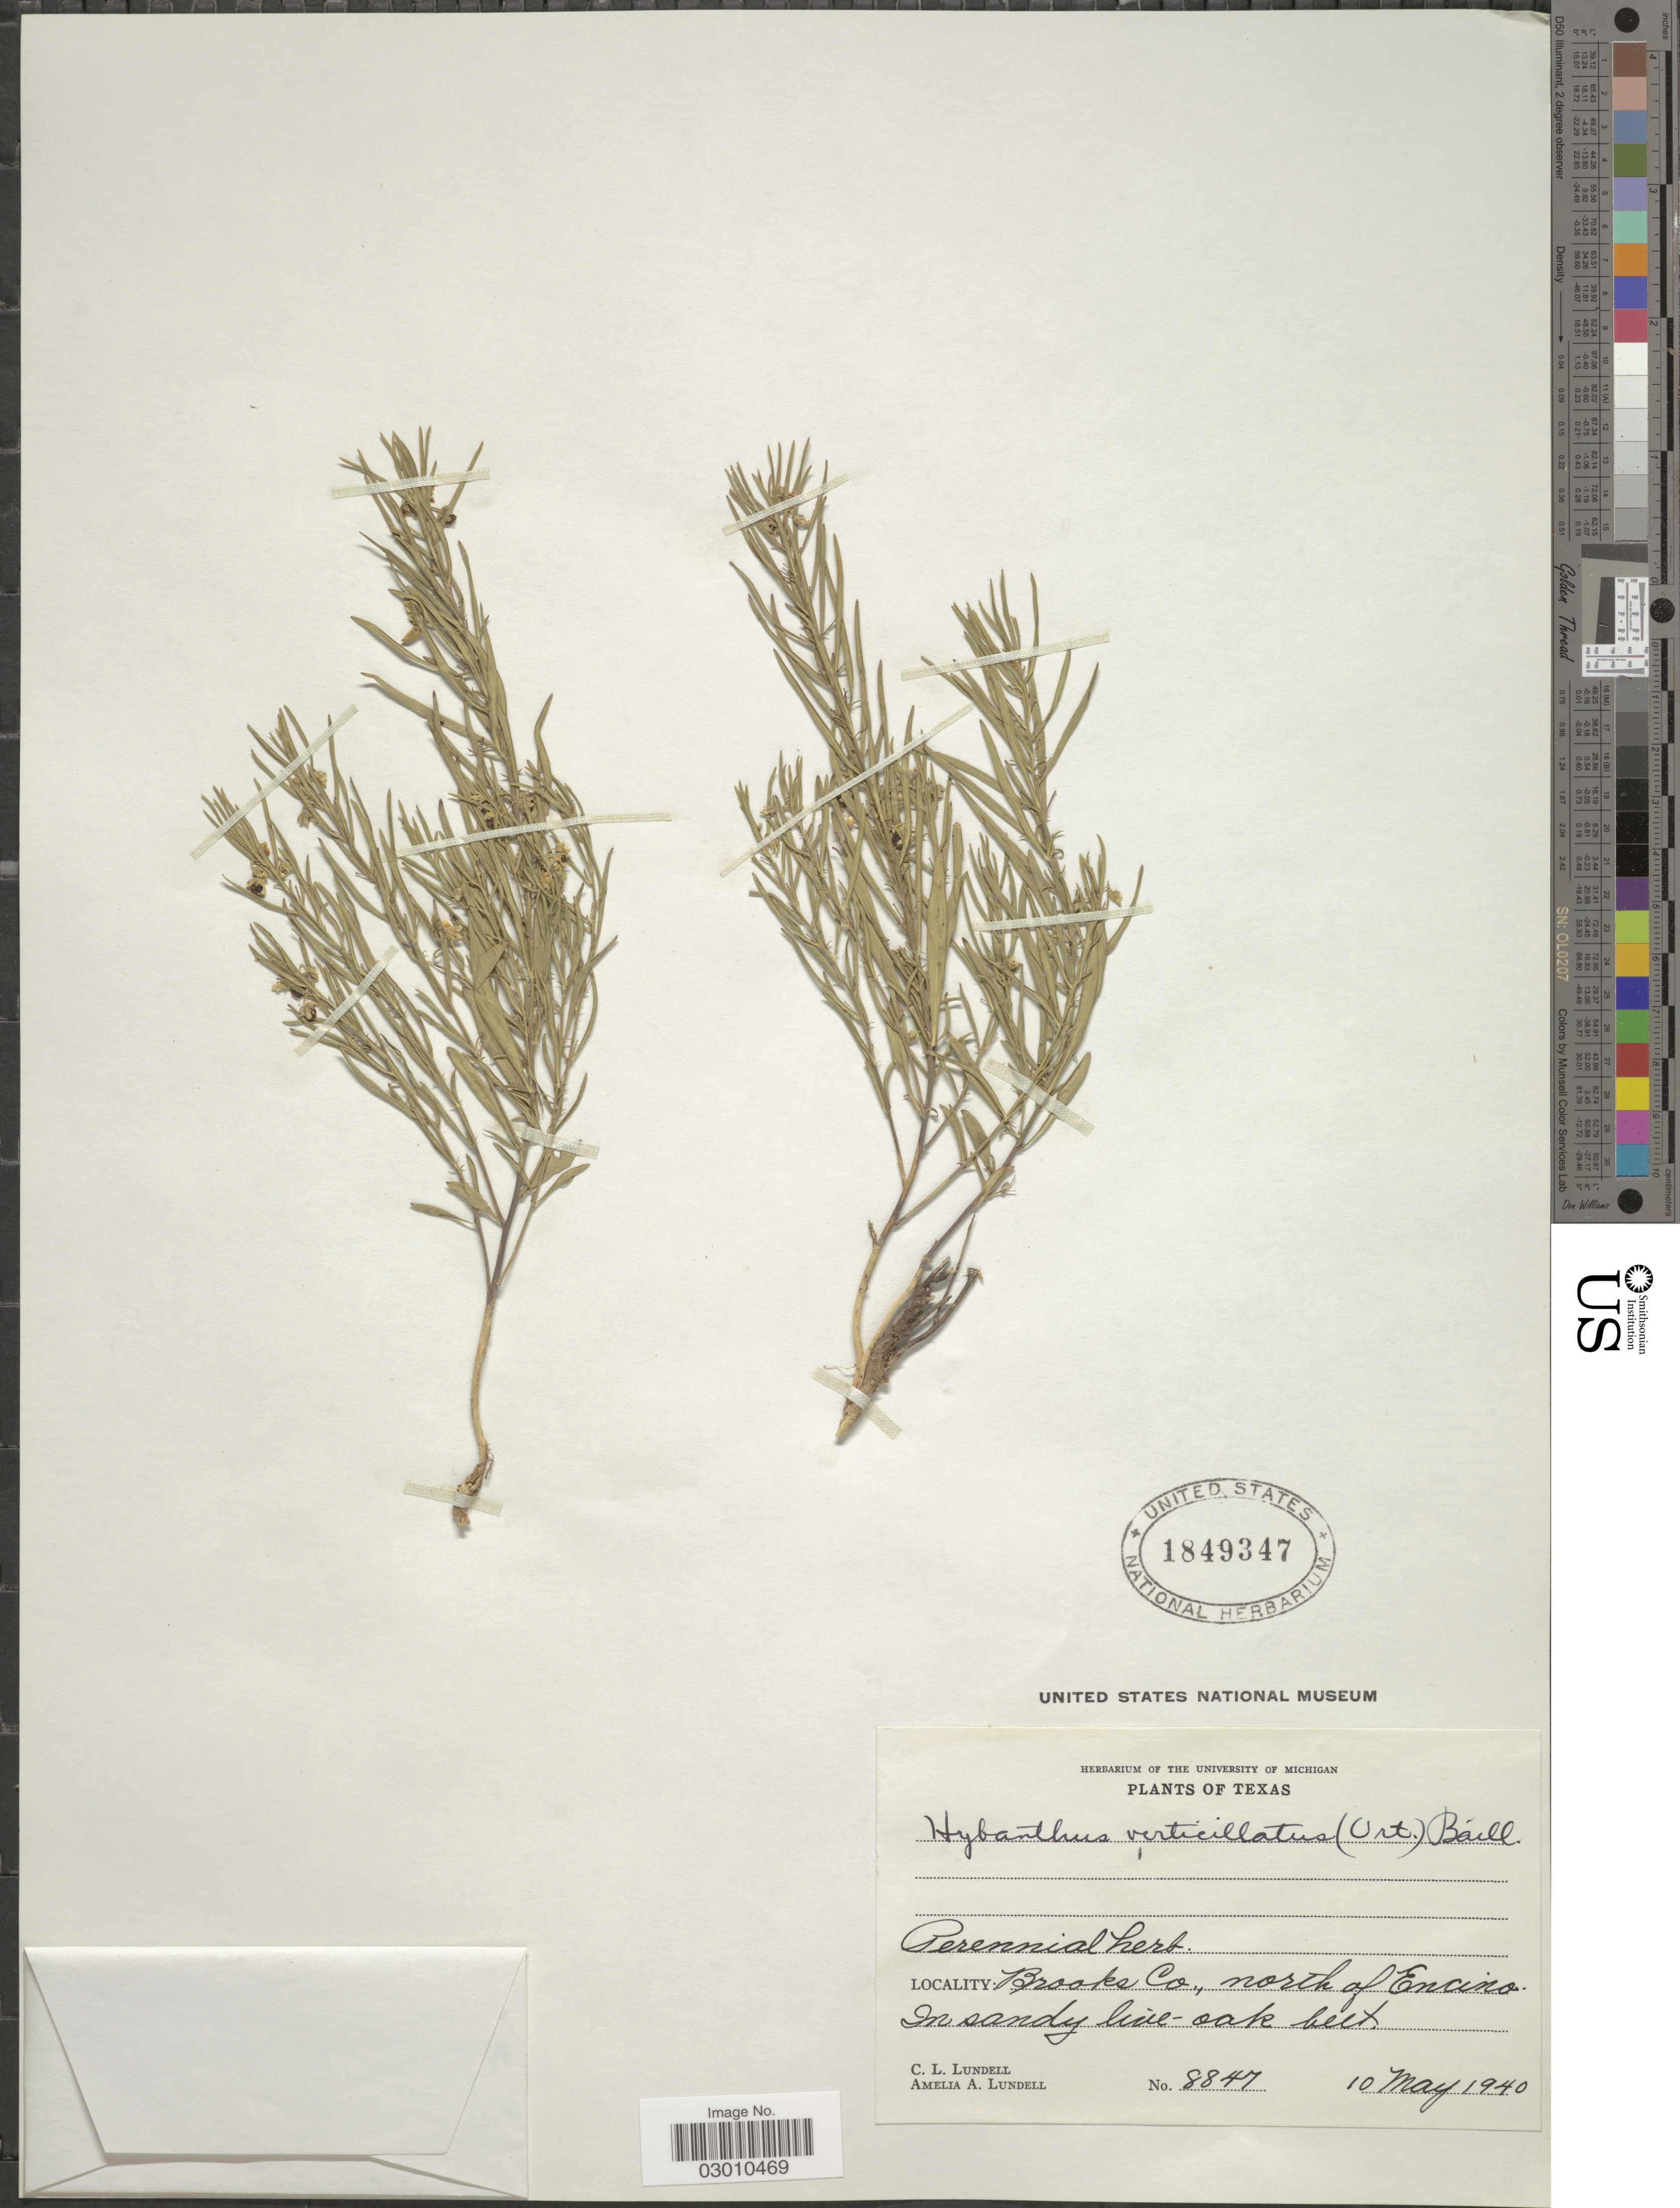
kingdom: Plantae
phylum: Tracheophyta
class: Magnoliopsida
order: Malpighiales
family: Violaceae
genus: Pombalia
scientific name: Pombalia verticillata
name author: (Ortega) Paula-Souza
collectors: C. L. Lundell & A. A. Lundell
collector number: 8847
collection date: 1940-05-10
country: United States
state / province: Texas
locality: Brooks Co., north of Encino.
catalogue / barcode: US 1849347